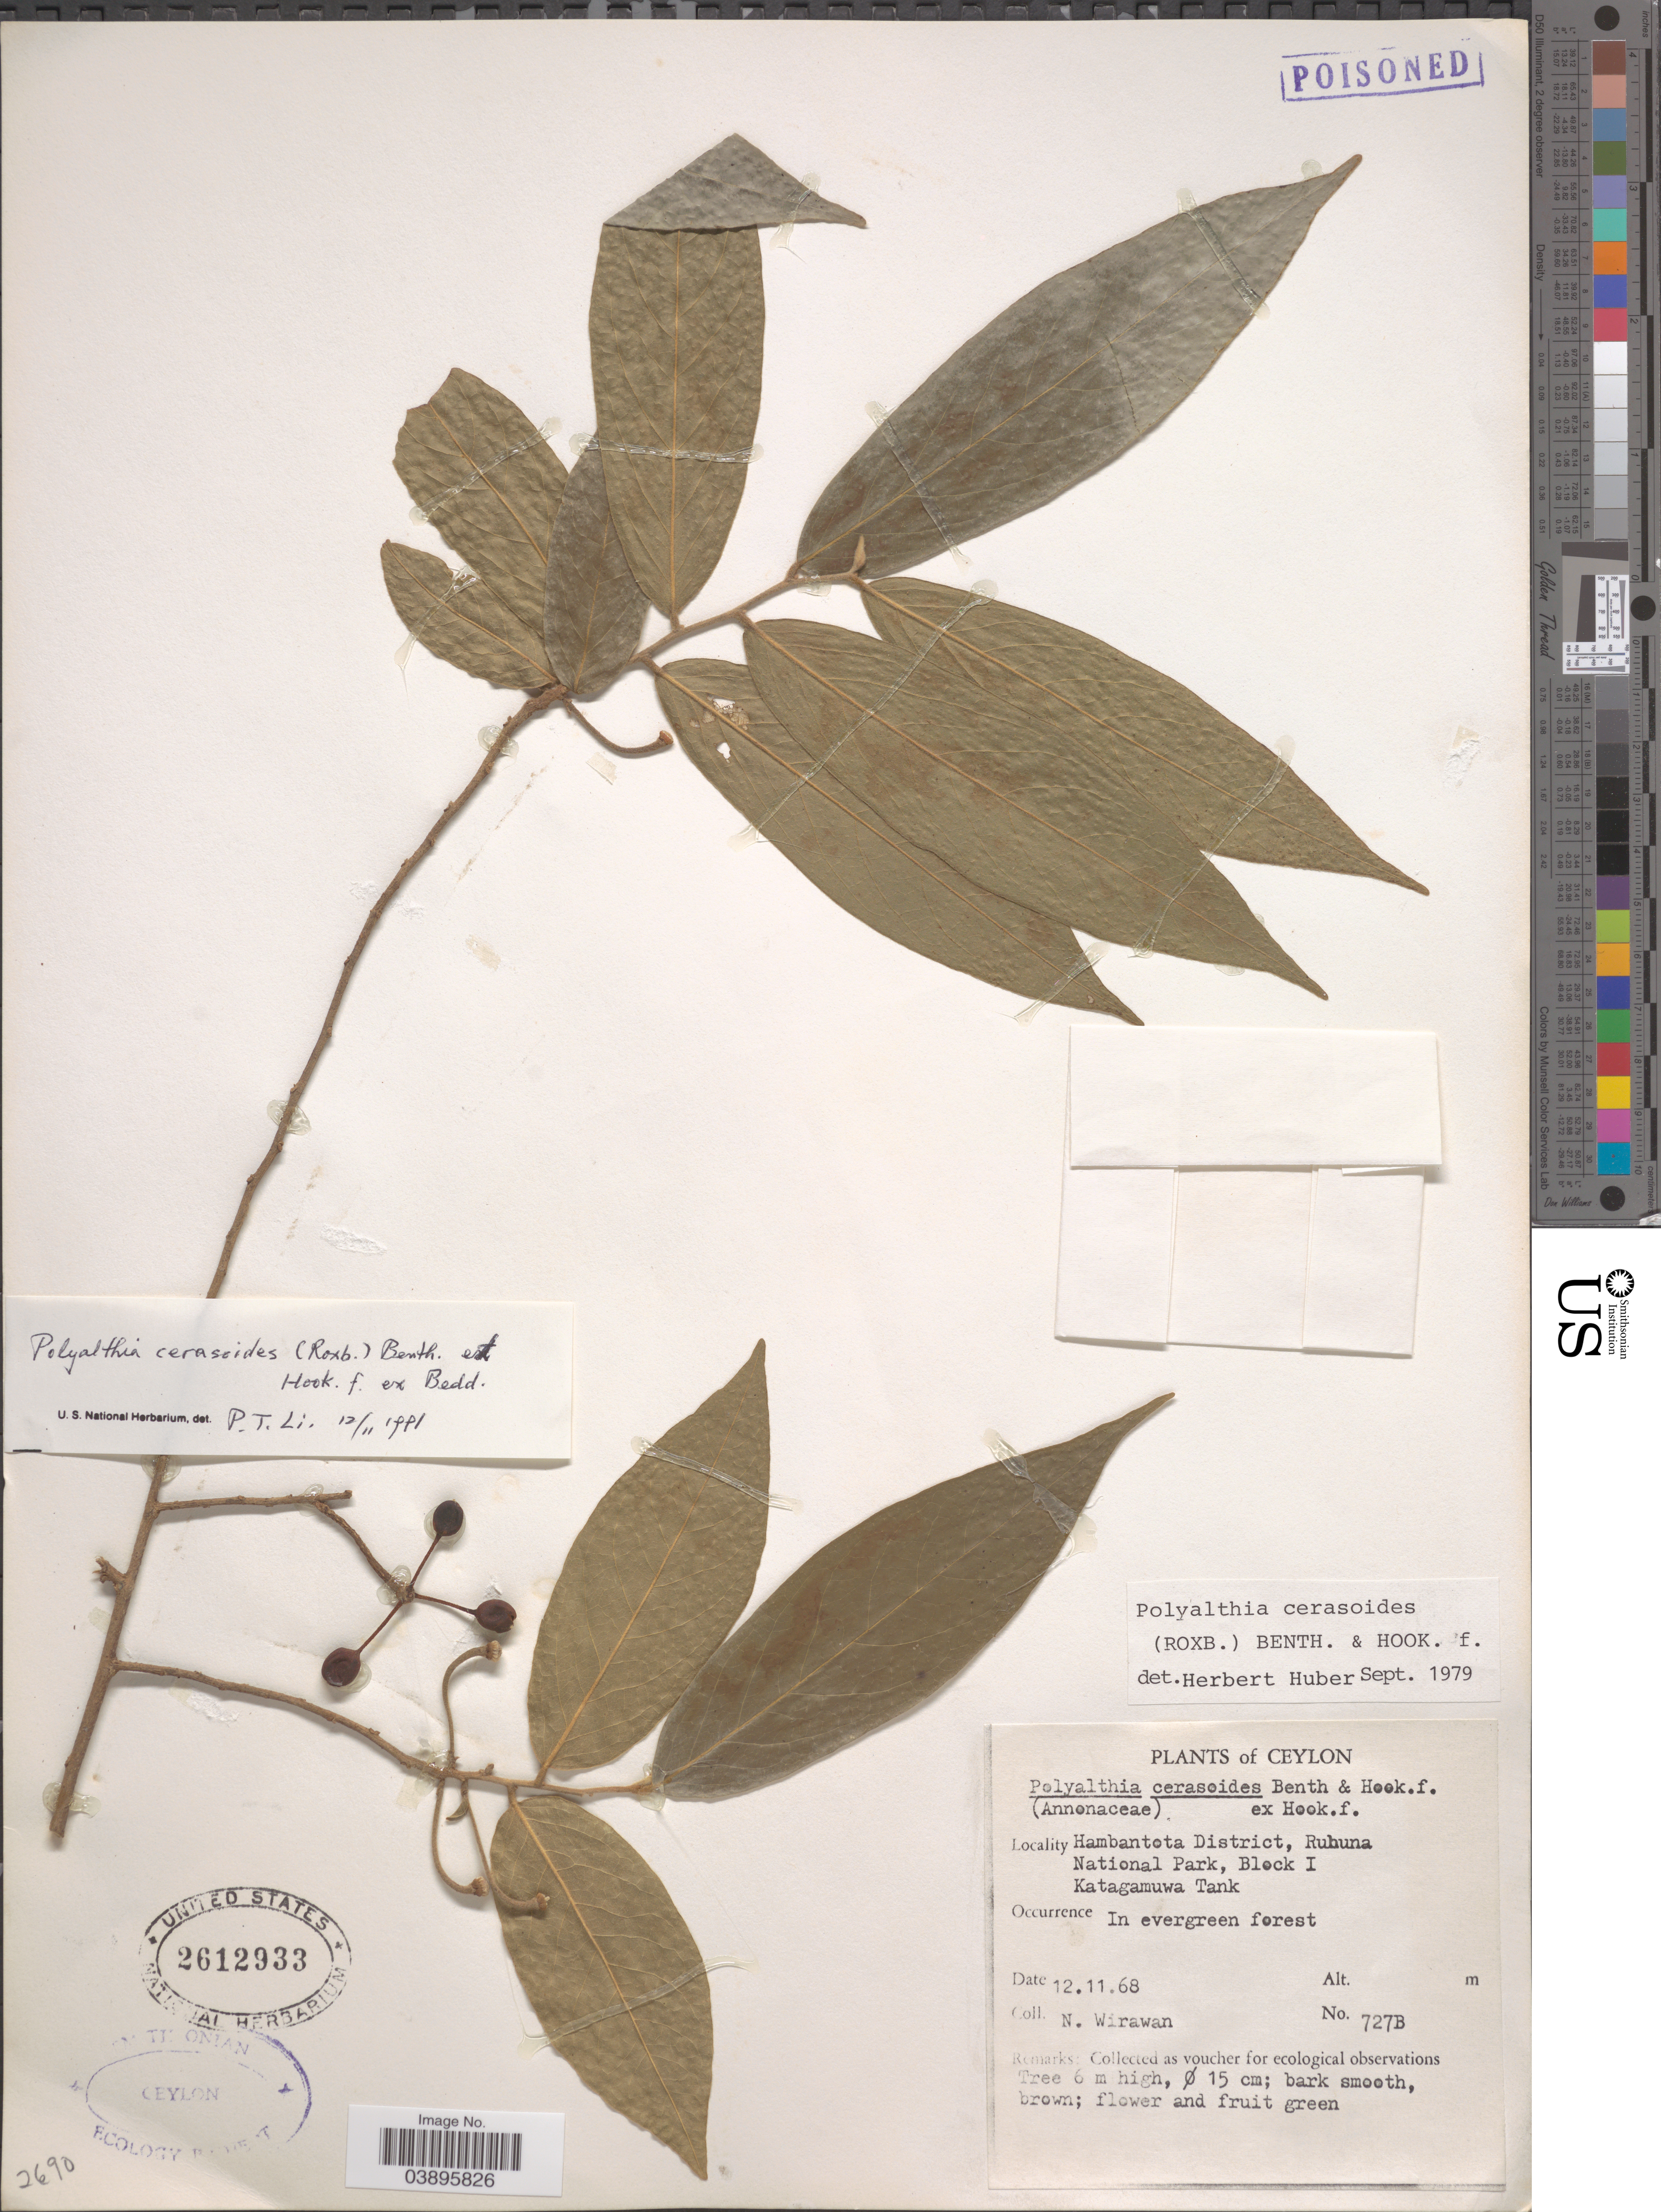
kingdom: Plantae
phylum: Tracheophyta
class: Magnoliopsida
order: Magnoliales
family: Annonaceae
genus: Polyalthia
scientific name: Polyalthia cerasoides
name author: (Roxb.) Benth. et al.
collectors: N. Wirawan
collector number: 727B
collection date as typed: Transcribed d/m/y: 12/11/68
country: Sri Lanka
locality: Ceylon. Hambantota District, Ruhuna National Park, Block I Katagamuwa Tank.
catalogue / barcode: US 2612933